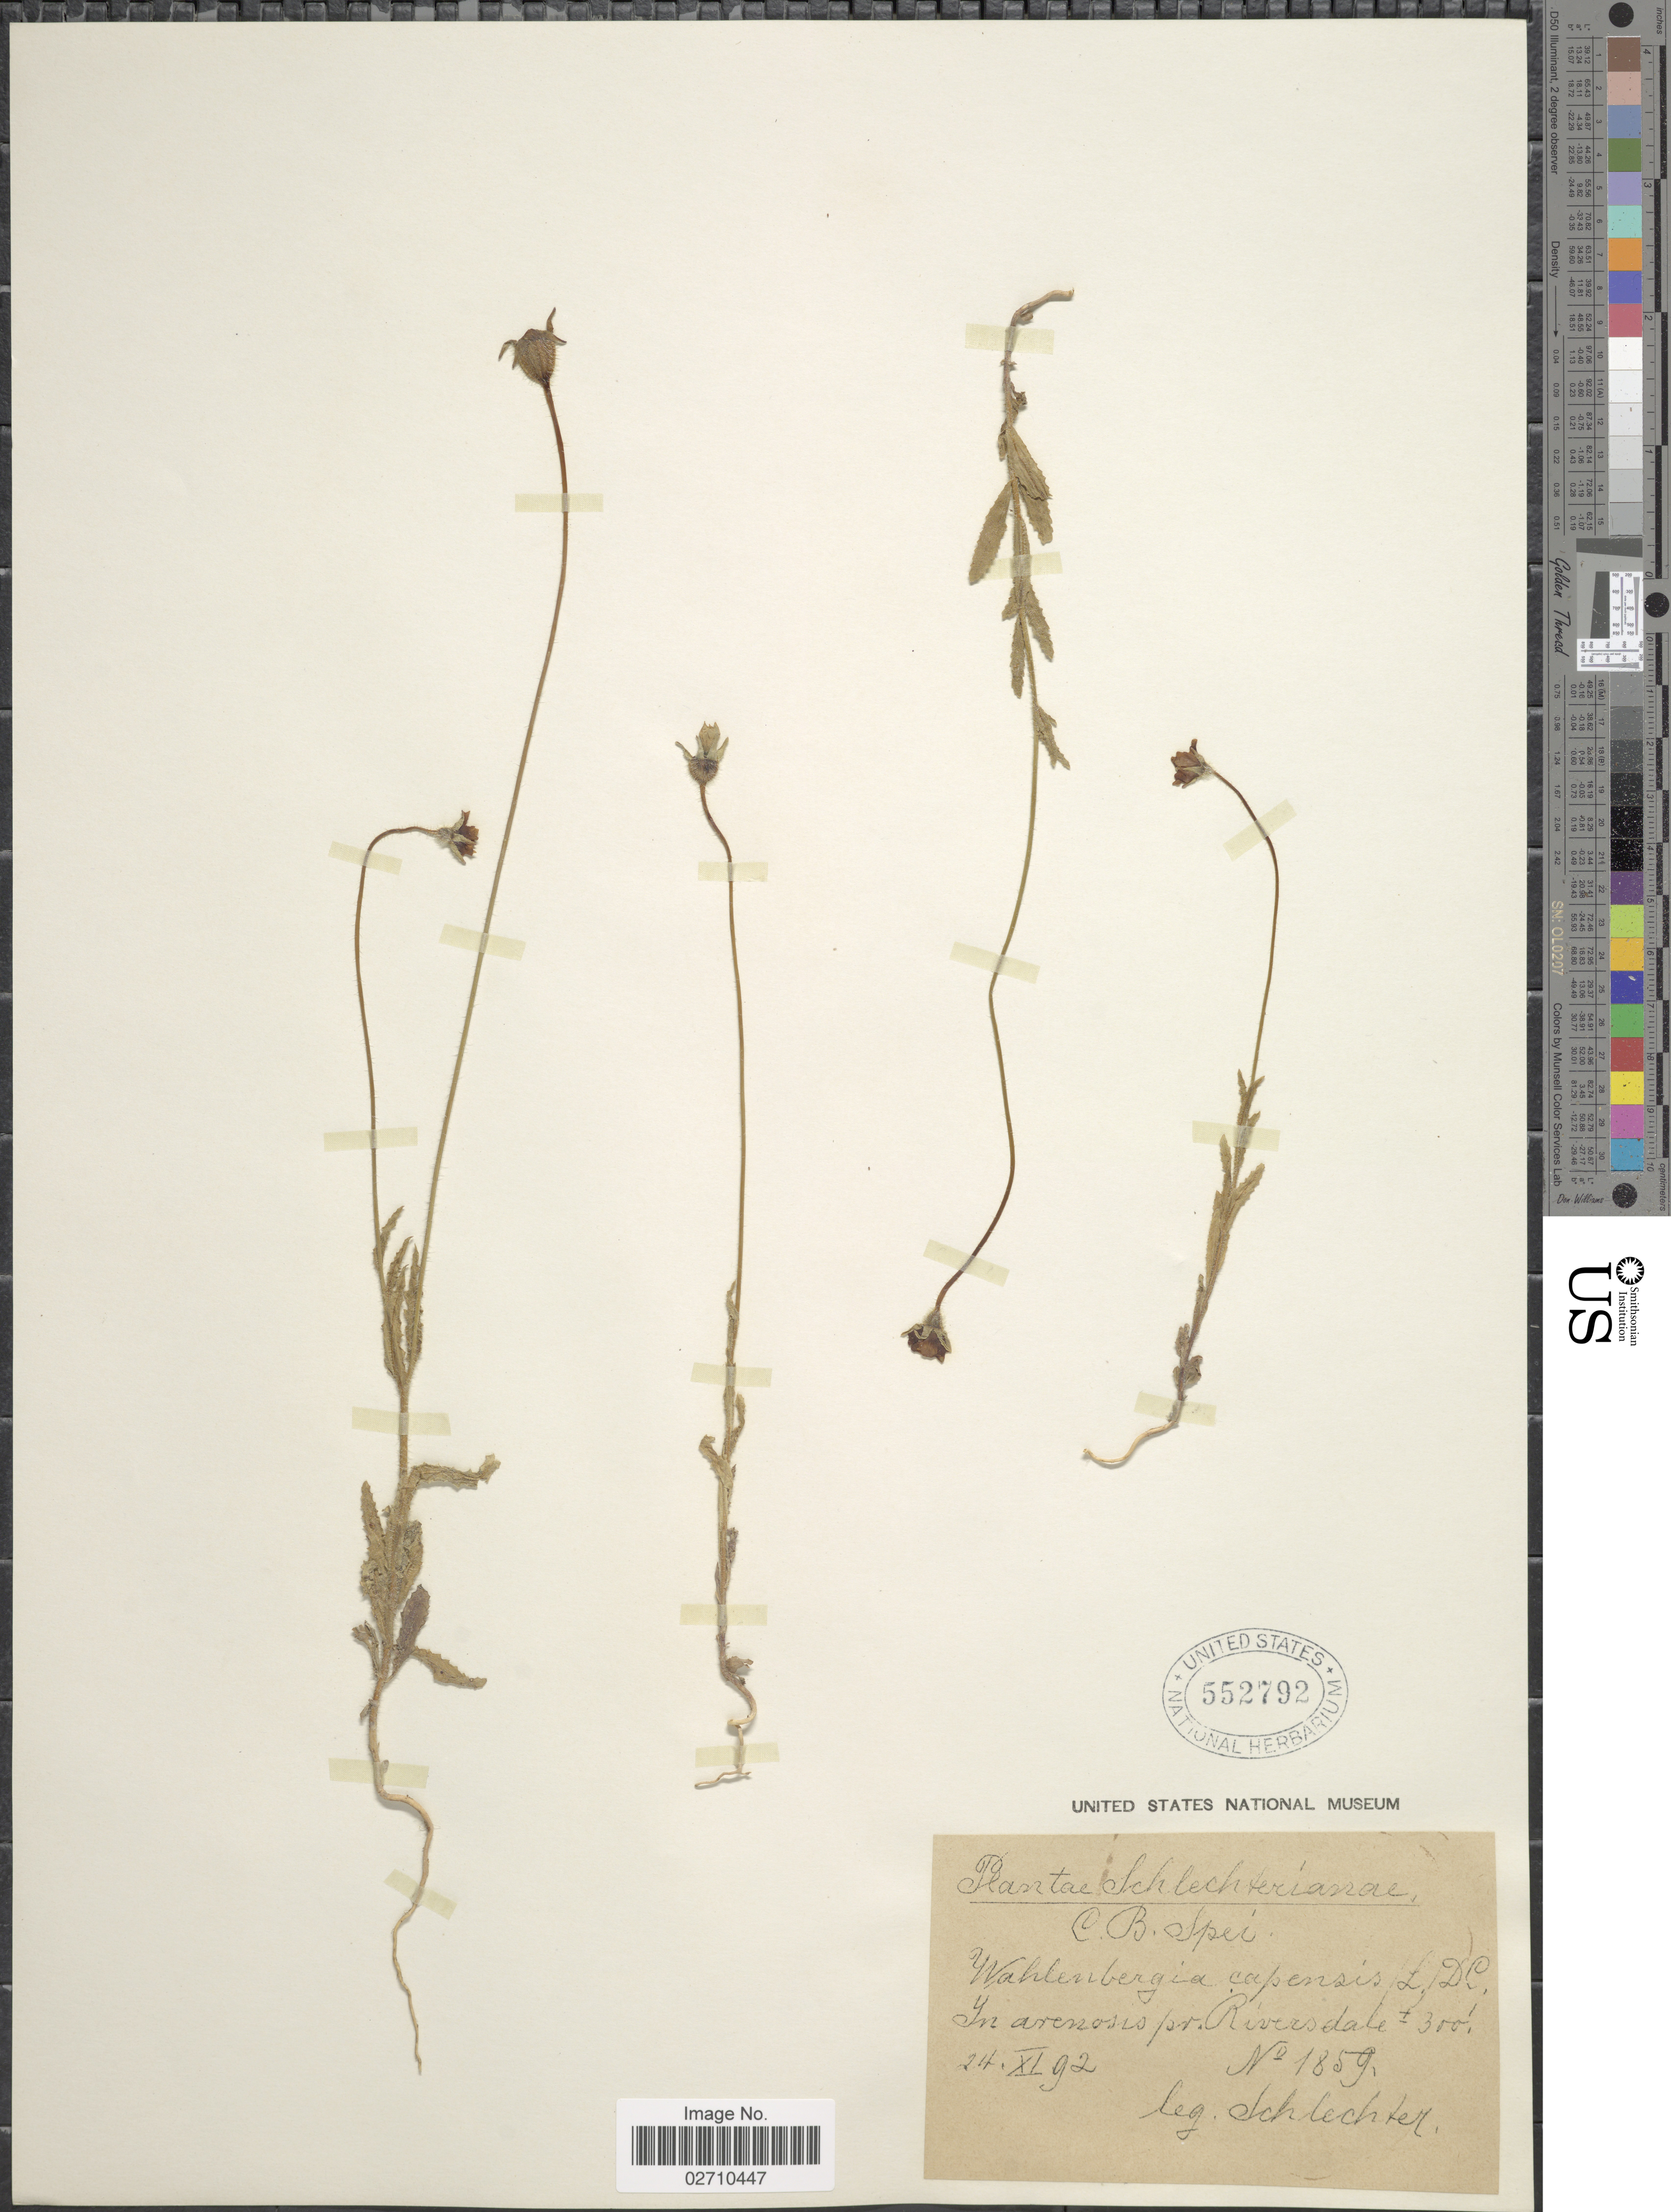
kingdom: Plantae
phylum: Tracheophyta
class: Magnoliopsida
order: Asterales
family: Campanulaceae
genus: Wahlenbergia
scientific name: Wahlenbergia capensis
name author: (L.) A. DC.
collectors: Schlechter, --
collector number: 1859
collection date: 1892-11-24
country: South Africa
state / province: Western Cape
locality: C.B. Spei. In arenosis pr. Riversdale.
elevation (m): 91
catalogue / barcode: US 552792